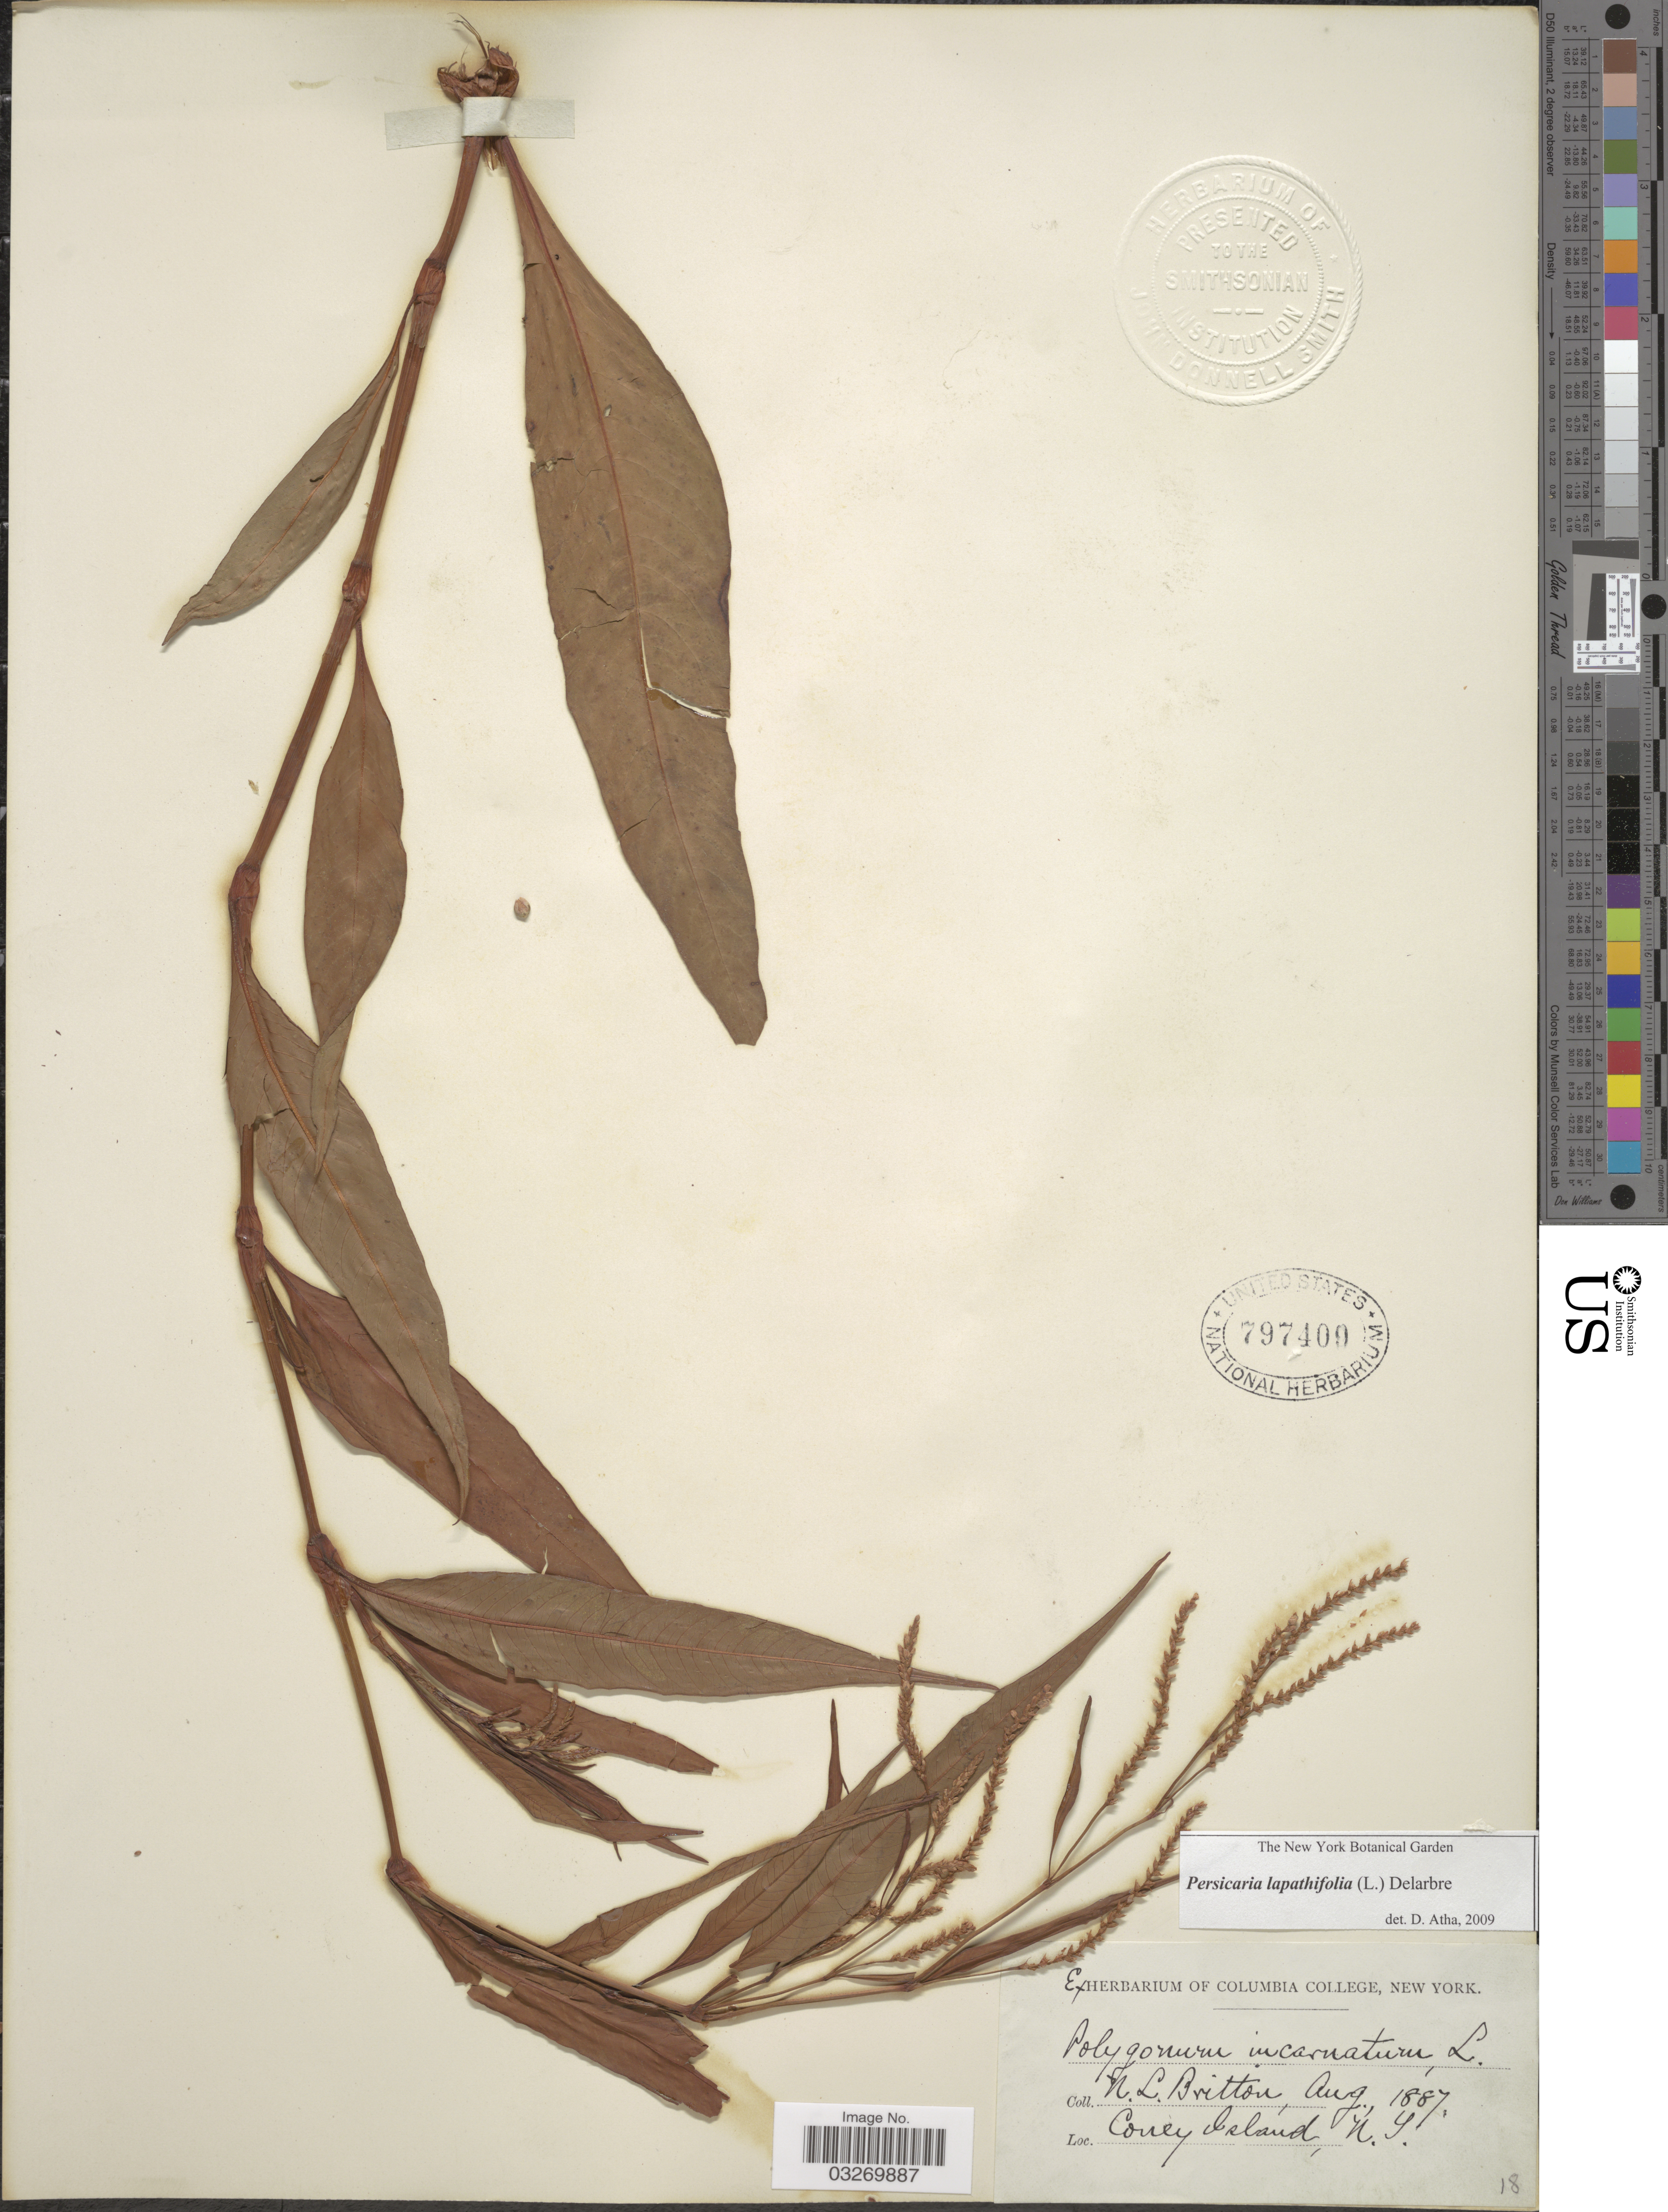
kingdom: Plantae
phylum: Tracheophyta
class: Magnoliopsida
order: Caryophyllales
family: Polygonaceae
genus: Persicaria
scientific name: Persicaria lapathifolia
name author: (L.) Delarbre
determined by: Atha, D. E.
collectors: N. Britton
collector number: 18?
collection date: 1887-08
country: United States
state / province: New York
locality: Coney Island.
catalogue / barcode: US 797409